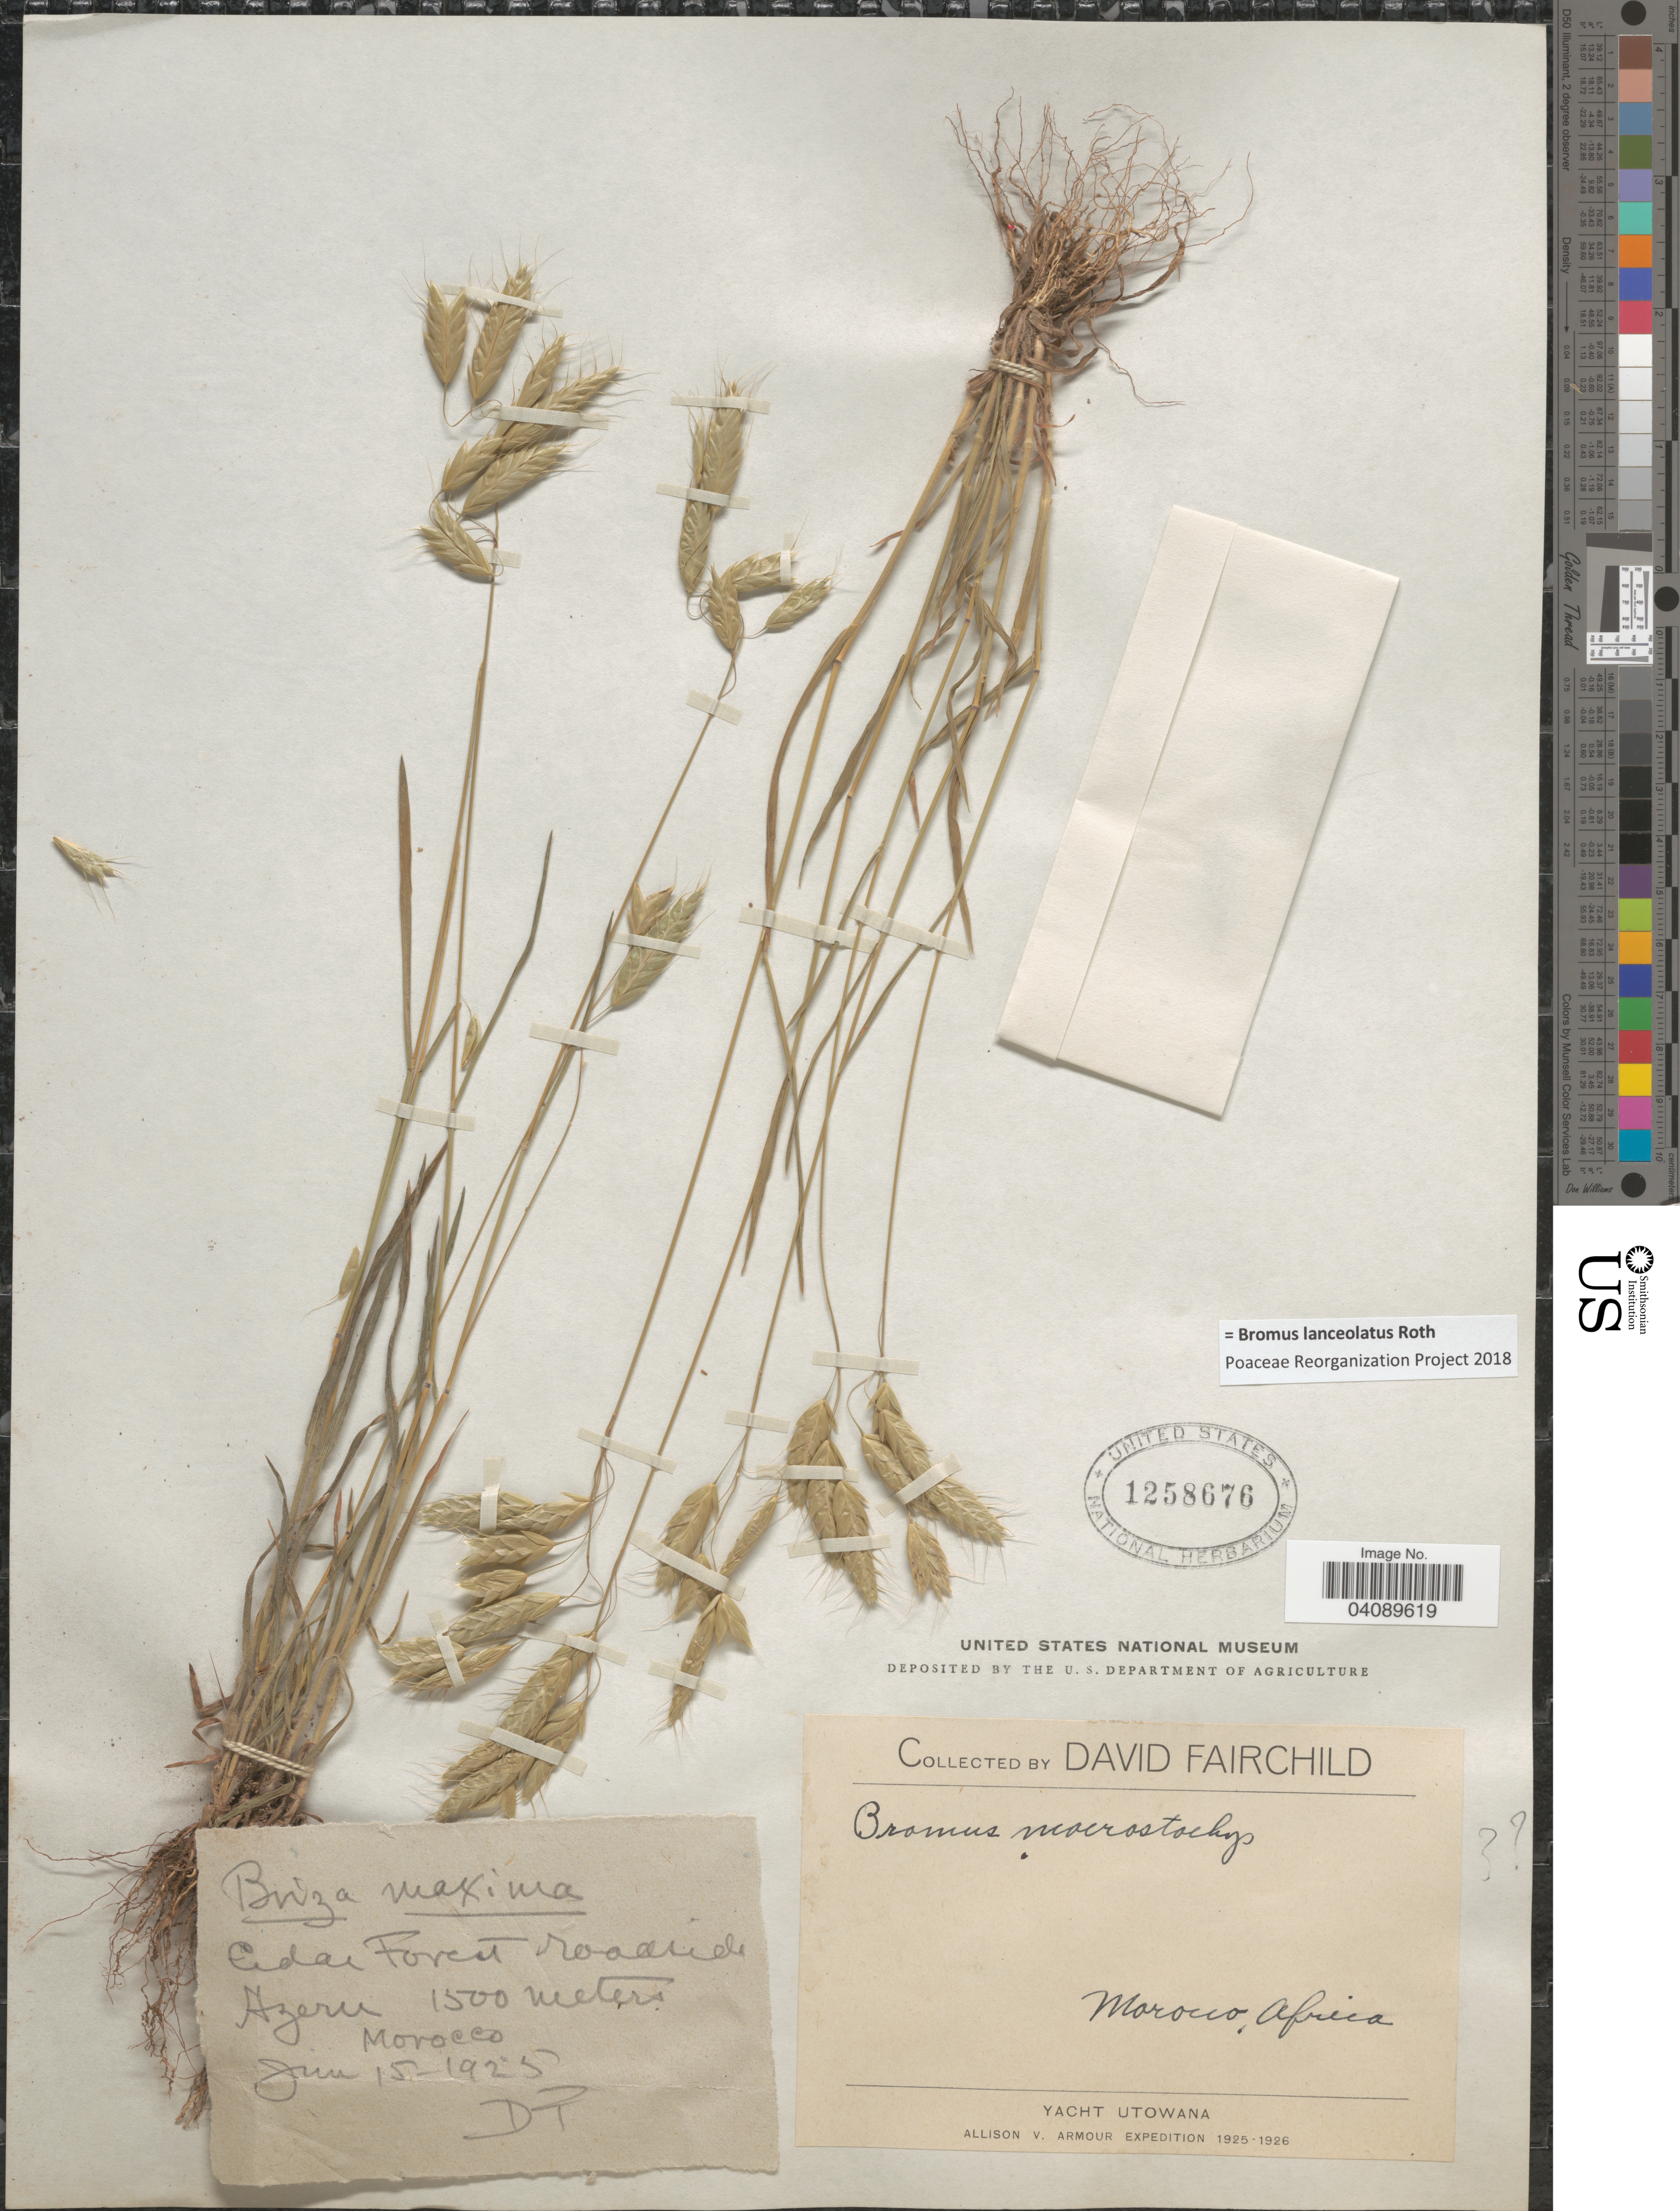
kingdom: Plantae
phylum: Tracheophyta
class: Liliopsida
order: Poales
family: Poaceae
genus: Bromus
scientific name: Bromus lanceolatus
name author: Roth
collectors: D. Fairchild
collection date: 1925-06-15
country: Morocco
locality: Cedar Forest roadside. Azeru. Allison V. Armour Expedition 1925-1926.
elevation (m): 1500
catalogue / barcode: US 1258676